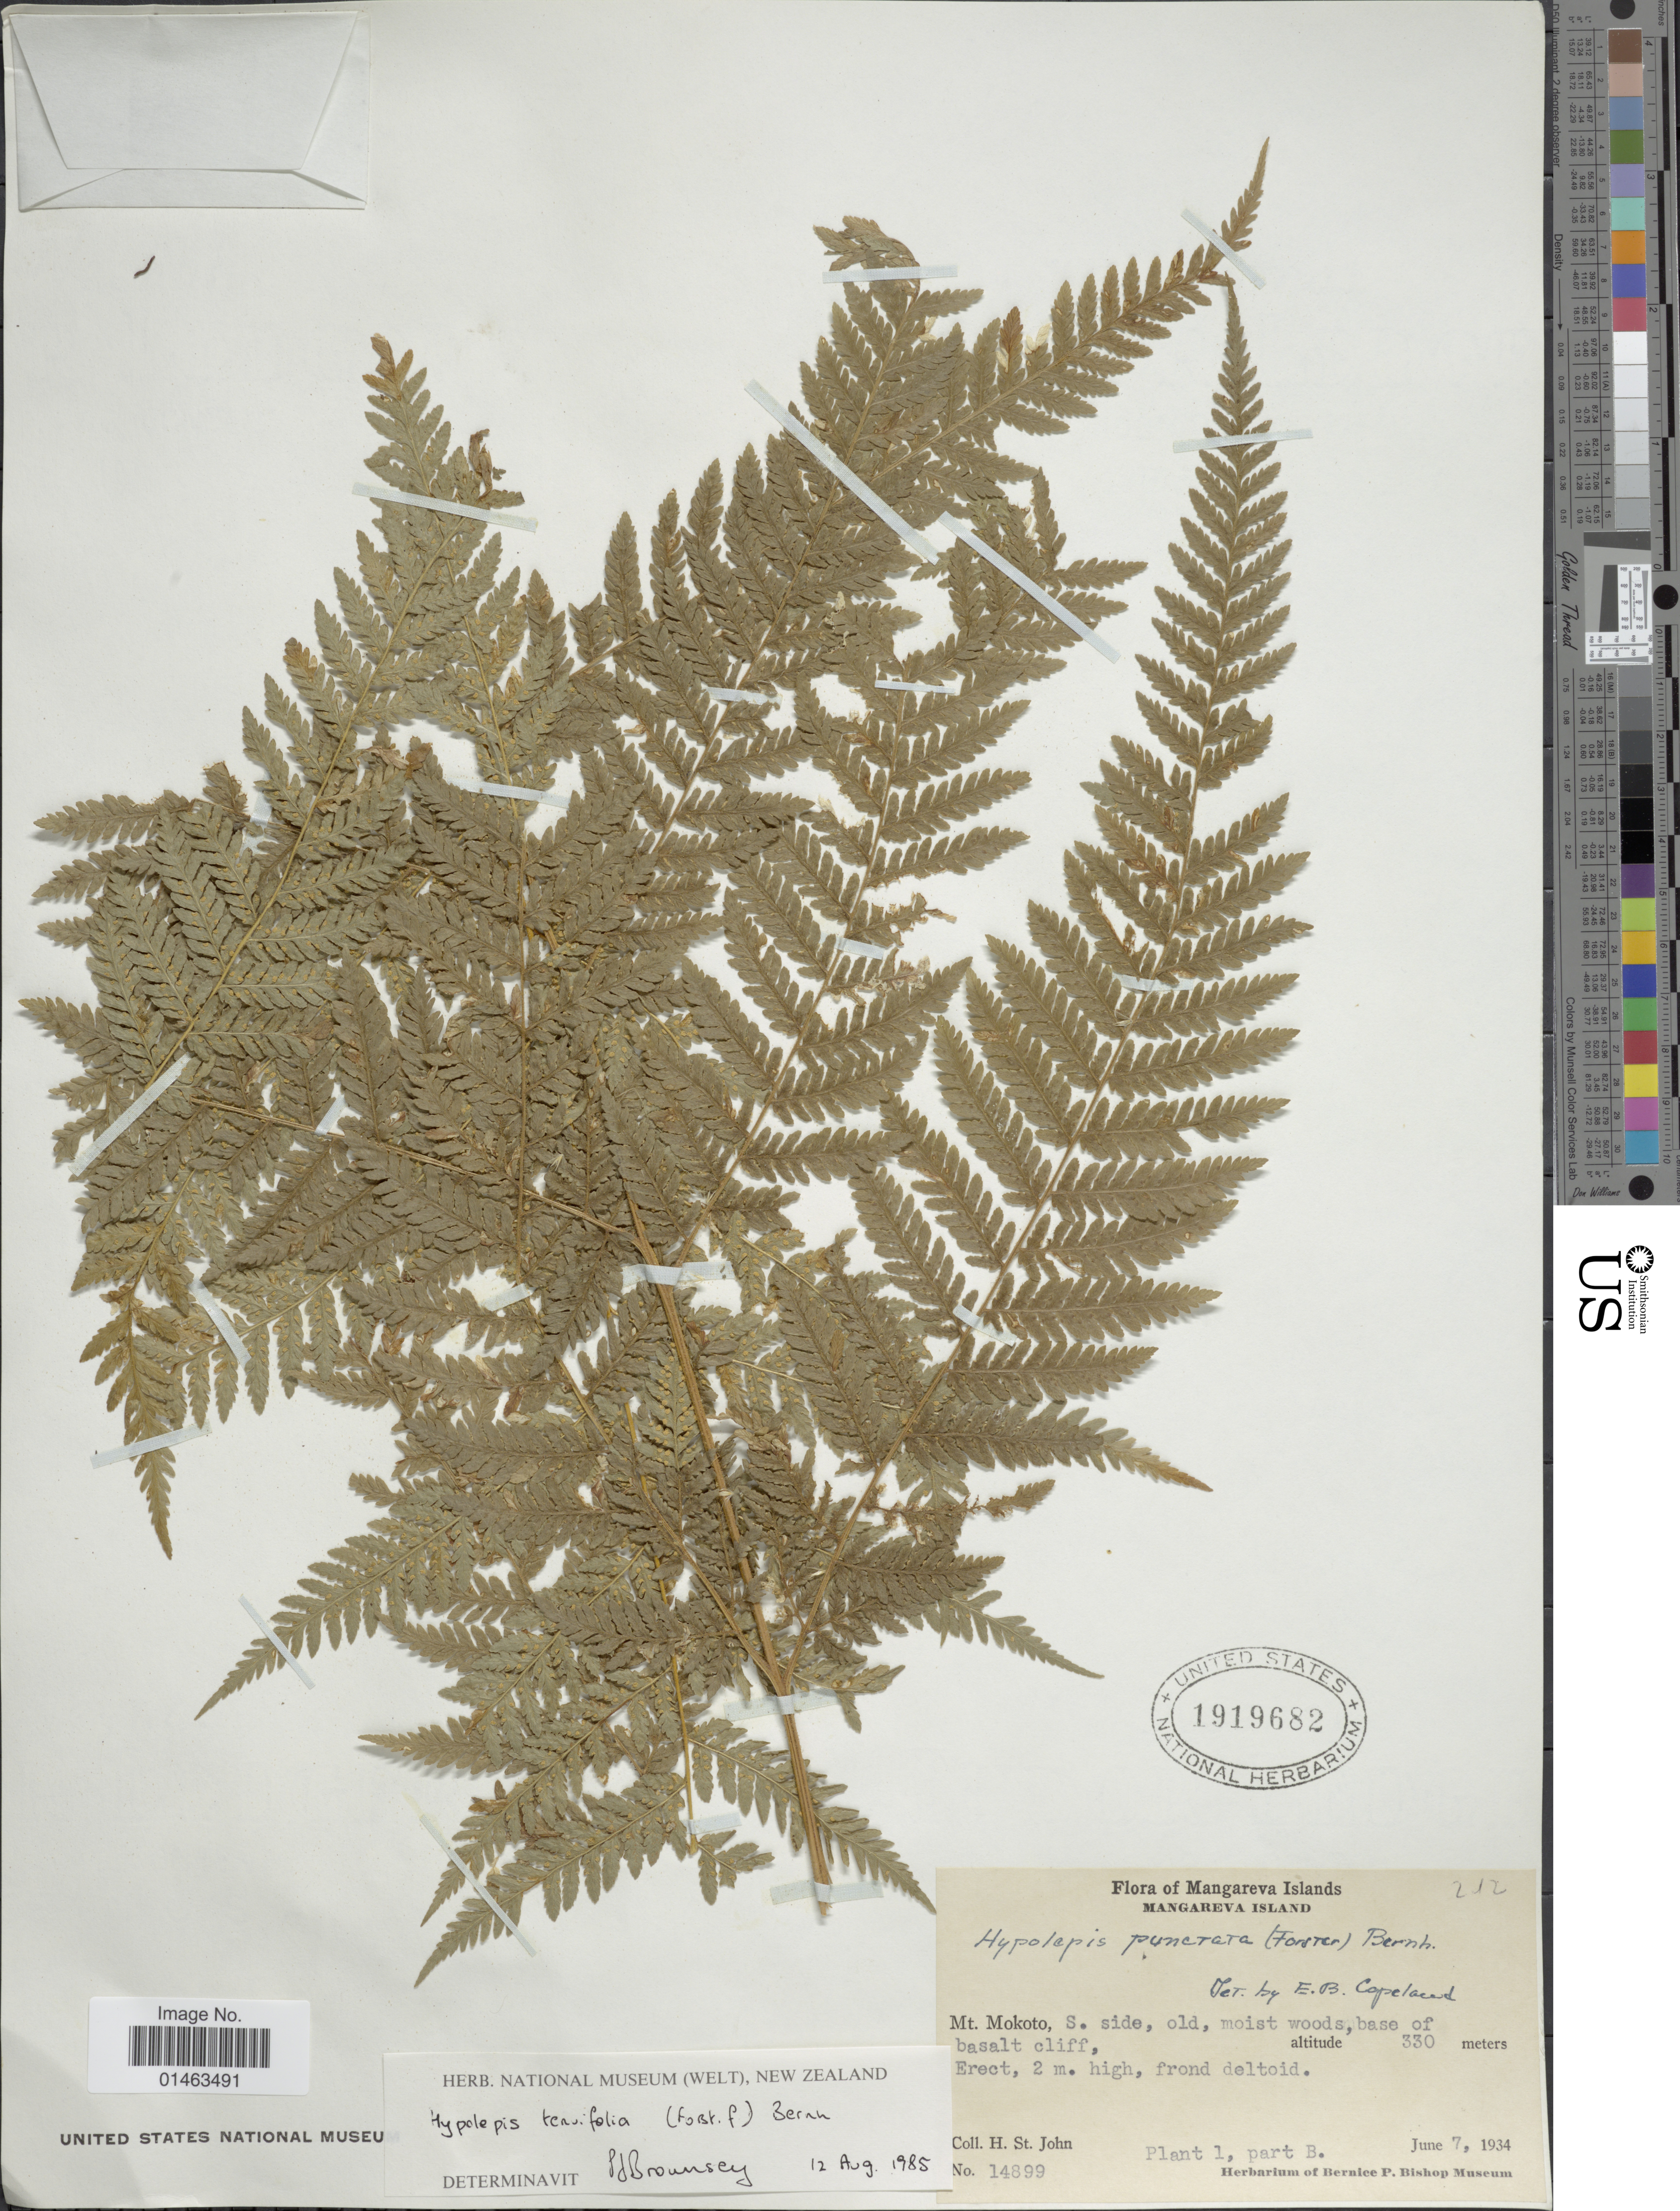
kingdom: Plantae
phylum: Tracheophyta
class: Polypodiopsida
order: Polypodiales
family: Dennstaedtiaceae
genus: Hypolepis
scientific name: Hypolepis tenuifolia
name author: (G. Forst.) Bernh.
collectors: H. St. John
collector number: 14899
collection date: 1934-06-07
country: French Polynesia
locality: Mangareva Islands. Mt. Mokoto, S. side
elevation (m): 330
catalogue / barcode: US 1919682